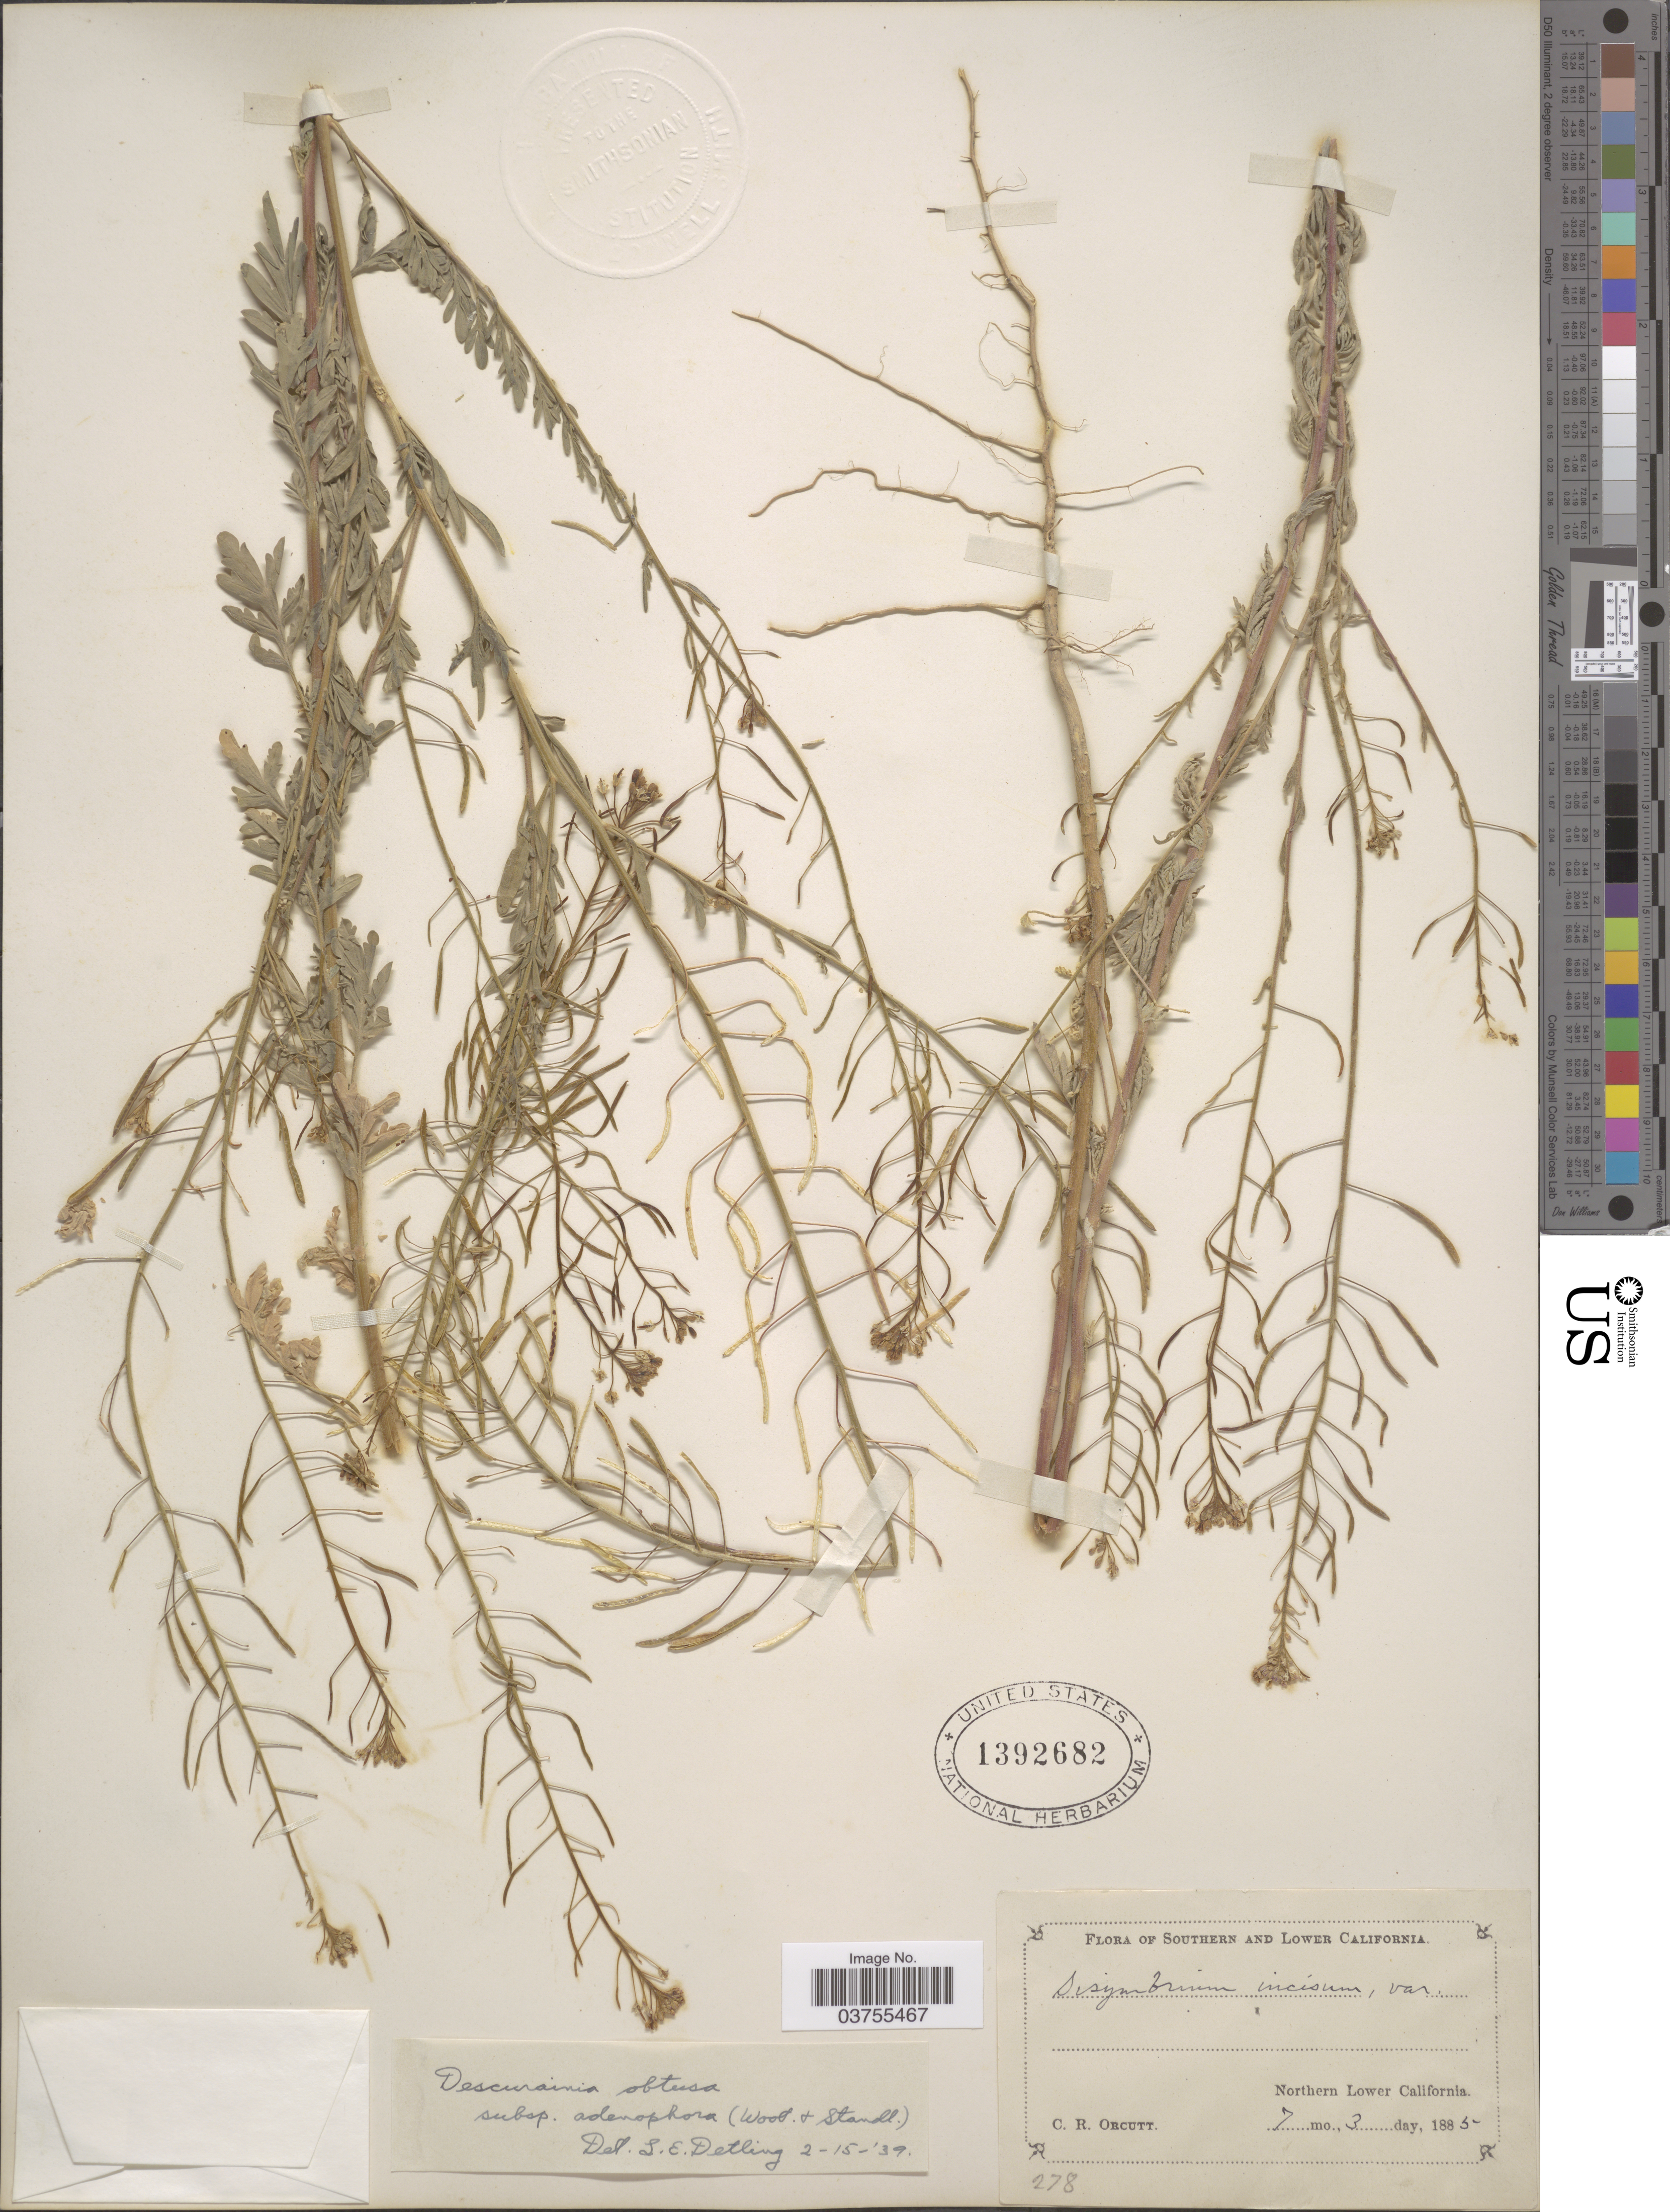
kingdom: Plantae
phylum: Tracheophyta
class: Magnoliopsida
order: Brassicales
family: Brassicaceae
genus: Descurainia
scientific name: Descurainia obtusa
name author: (Greene & C.A. Mey.) O.E. Schulz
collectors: C. R. Orcutt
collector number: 278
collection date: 1885-07-03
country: Mexico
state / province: Baja California Norte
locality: Northern Lower California.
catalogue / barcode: US 1392682